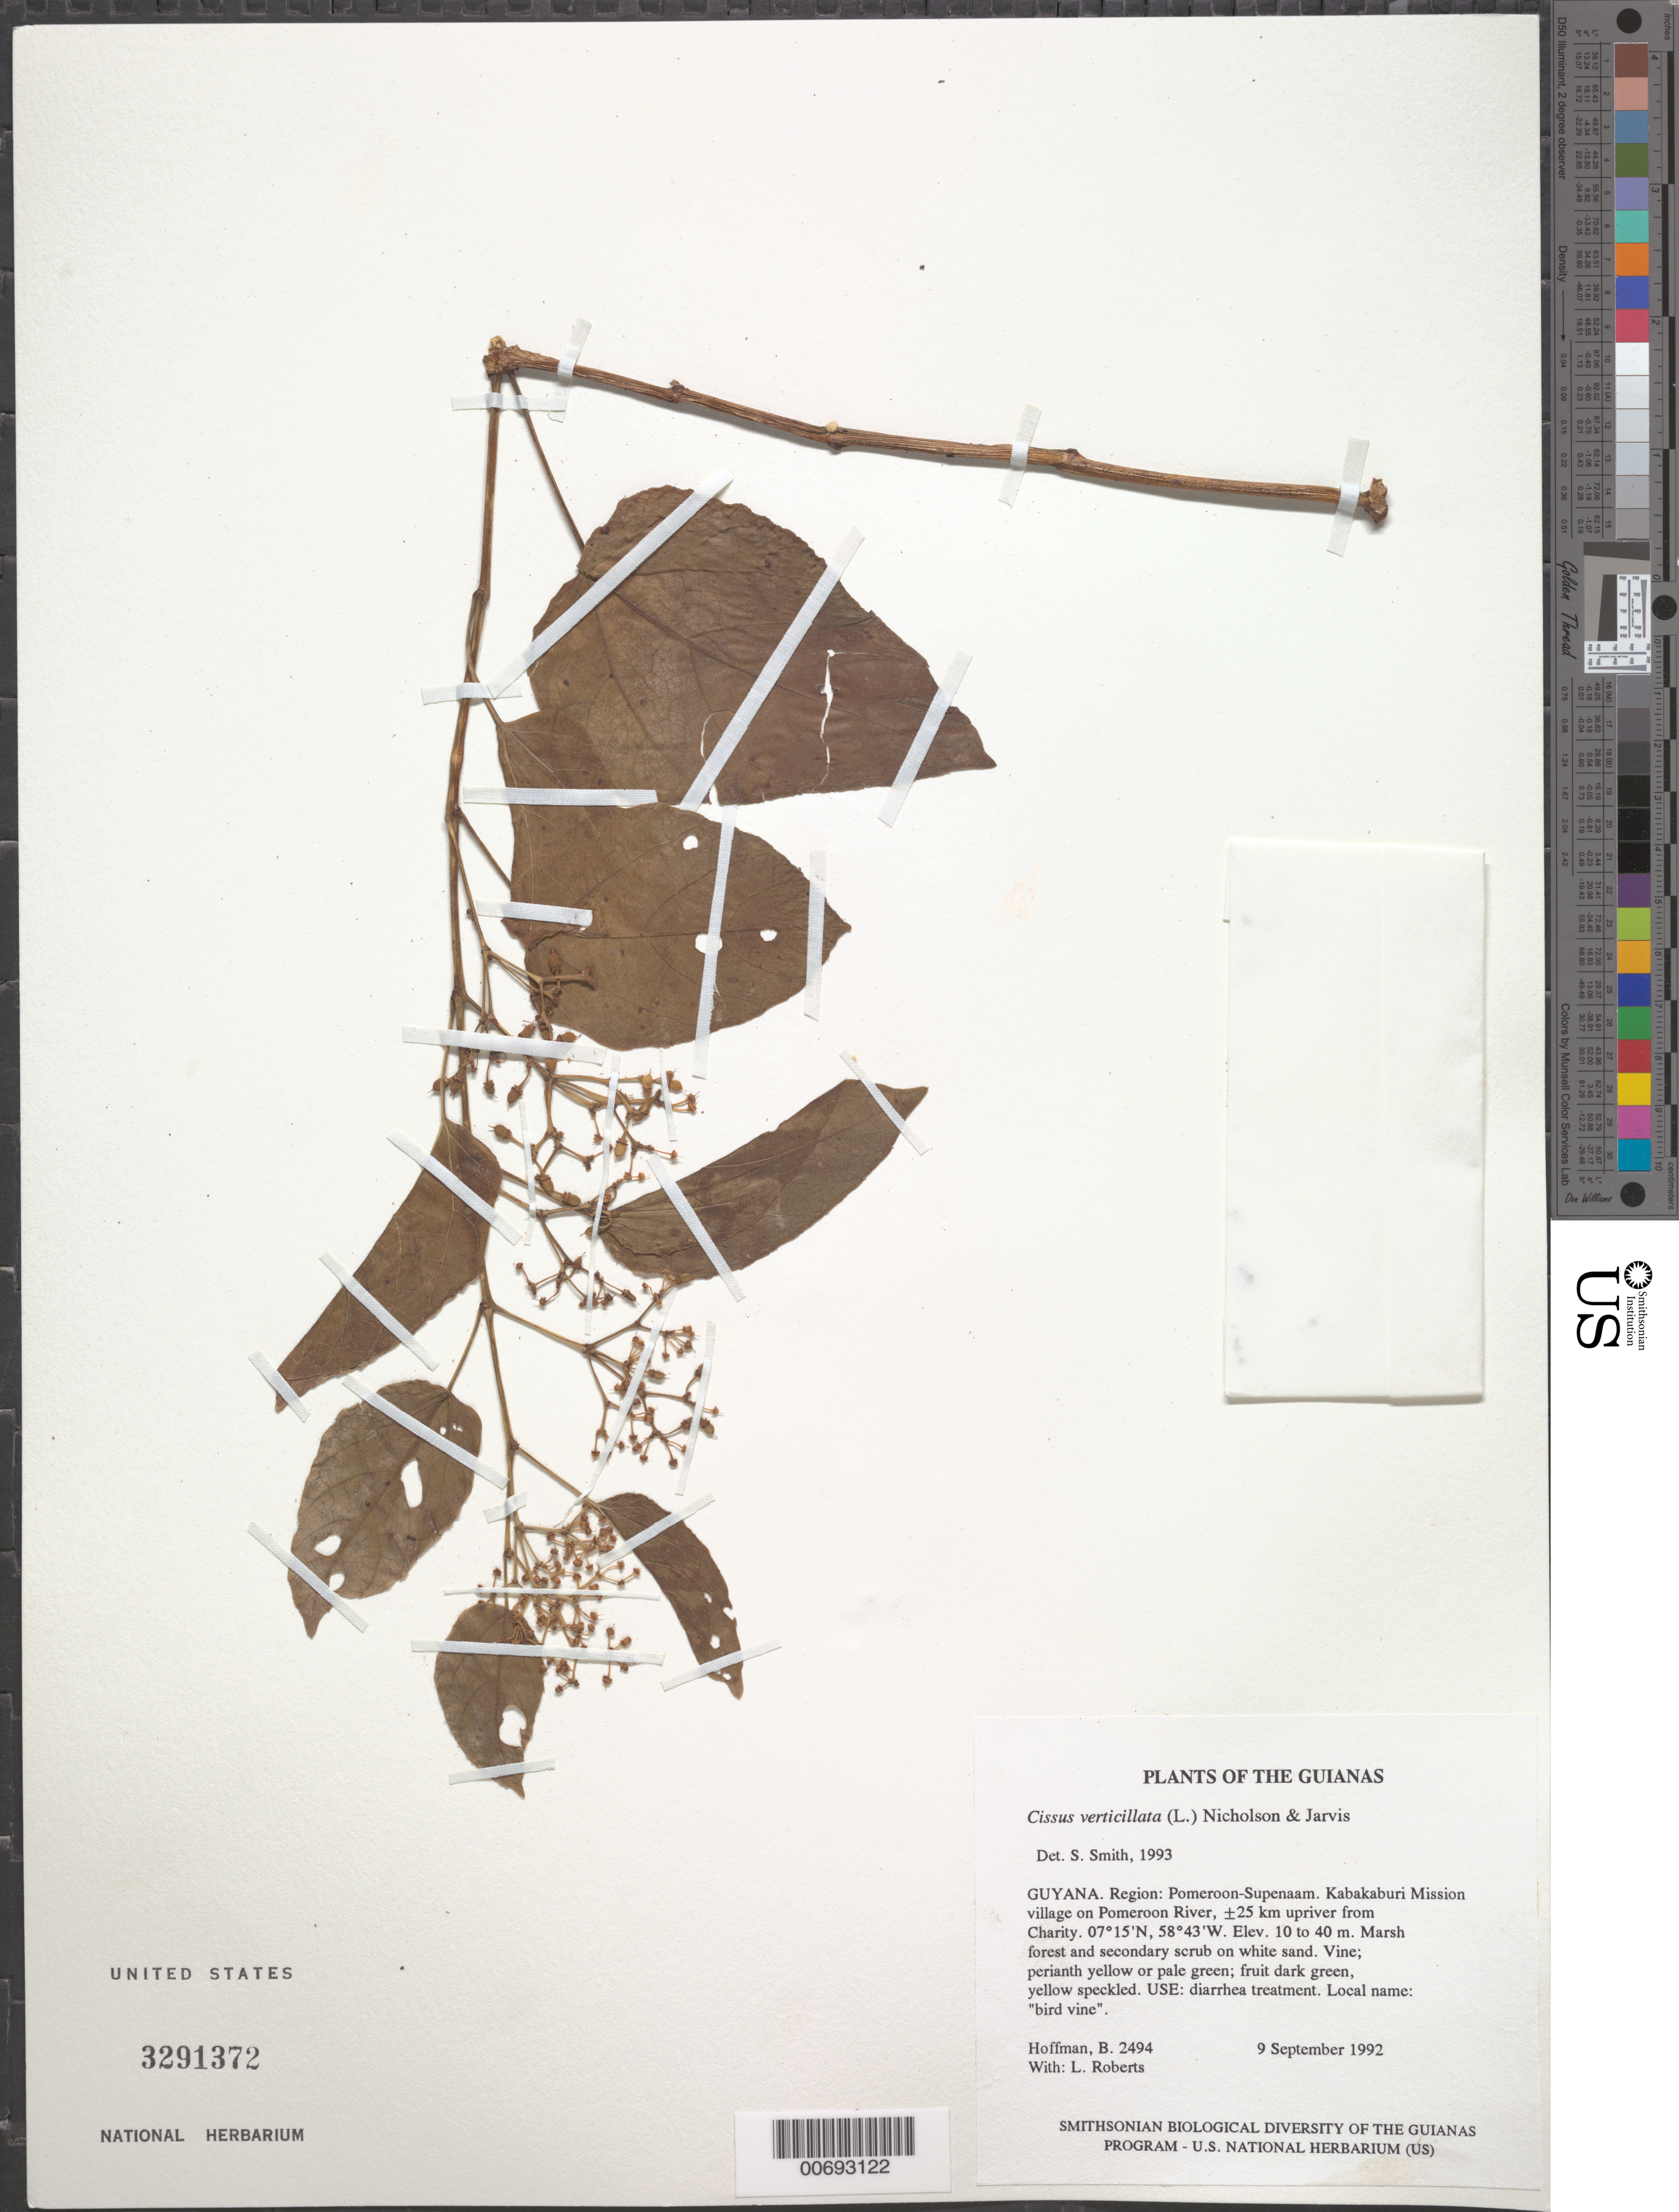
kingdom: Plantae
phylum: Tracheophyta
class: Magnoliopsida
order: Vitales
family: Vitaceae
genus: Cissus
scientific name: Cissus verticillata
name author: (L.) Nicolson & C.E. Jarvis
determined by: Smith, Stephen F., (US), NMNH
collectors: B. Hoffman & L. Roberts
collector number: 2494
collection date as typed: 9 September 1992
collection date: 1992-09-09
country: Guyana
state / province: Pomeroon-Supenaam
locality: Kabakaburi Mission village, on Pomeroon River, ±25 km upriver from Charity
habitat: Marsh forest and secondary scrub on white sand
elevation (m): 10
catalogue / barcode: US 3291372